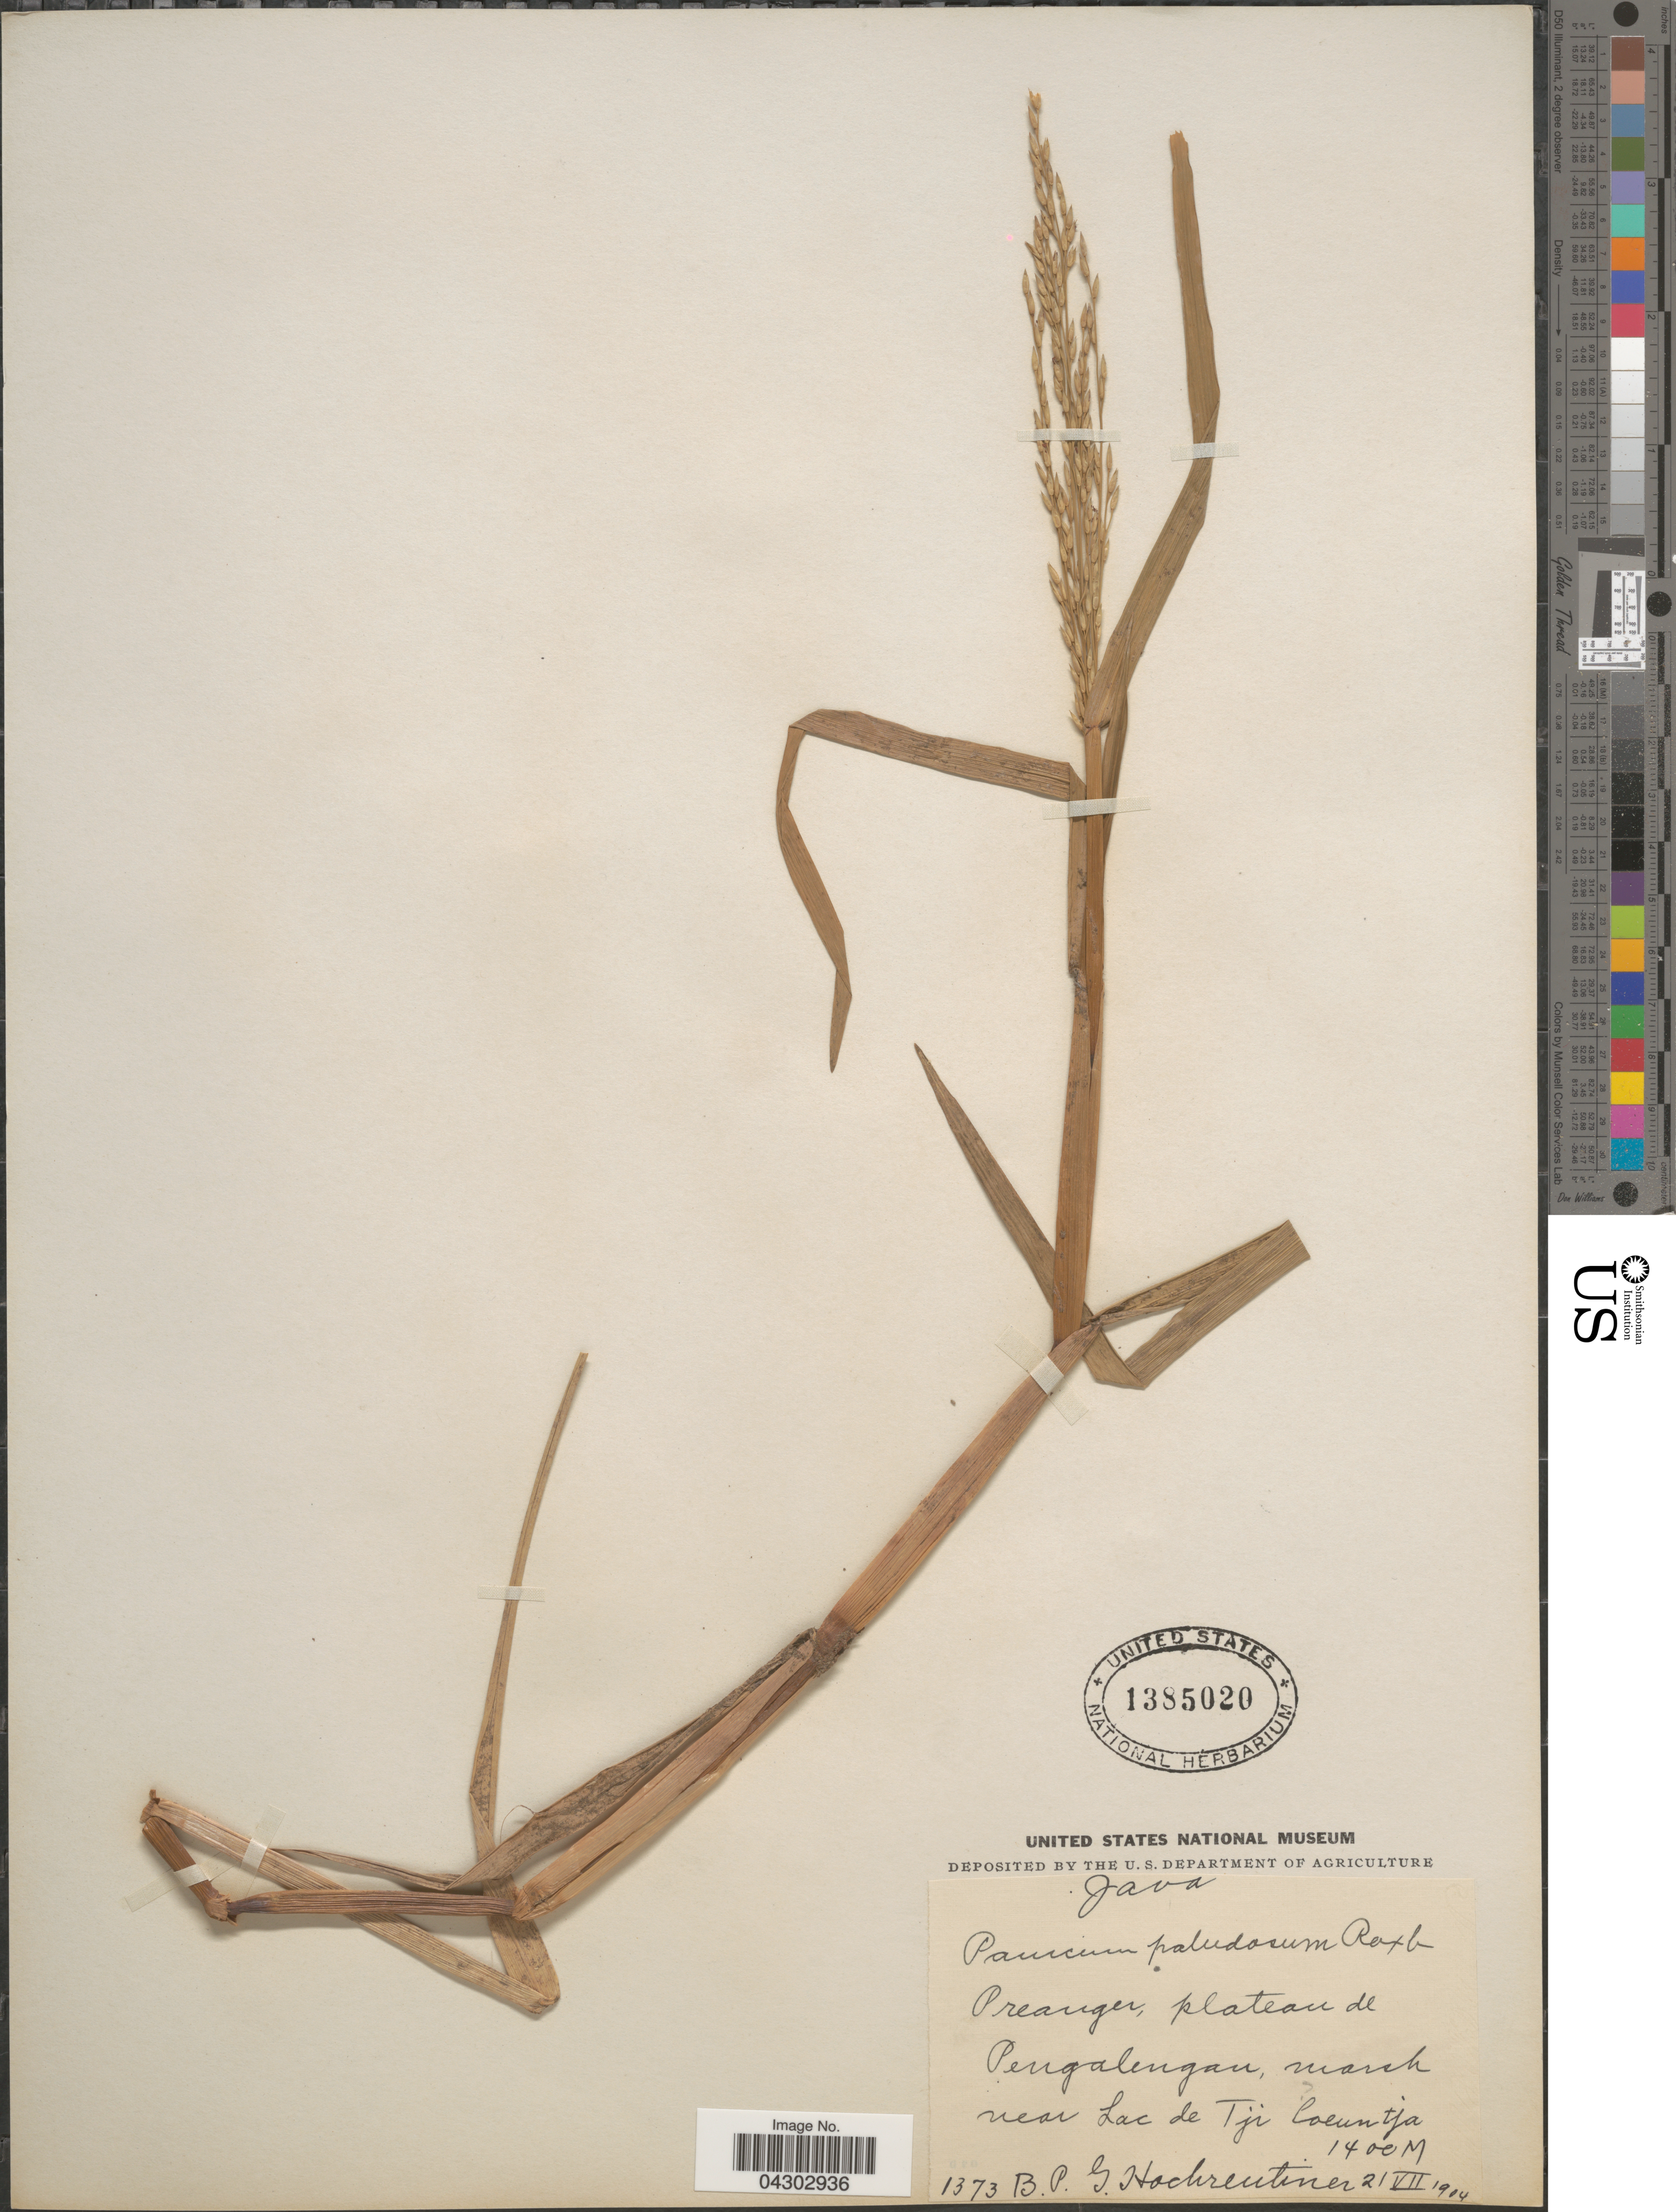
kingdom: Plantae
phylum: Tracheophyta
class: Liliopsida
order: Poales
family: Poaceae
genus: Panicum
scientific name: Panicum paludosum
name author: Roxb.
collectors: B. P. Hochreutiner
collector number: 1373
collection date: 1904-07-21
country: Indonesia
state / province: Java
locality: Preanger, plateau de Pengalengan, marsh near Lac de Tji Coeuntja.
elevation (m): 1400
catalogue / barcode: US 1385020